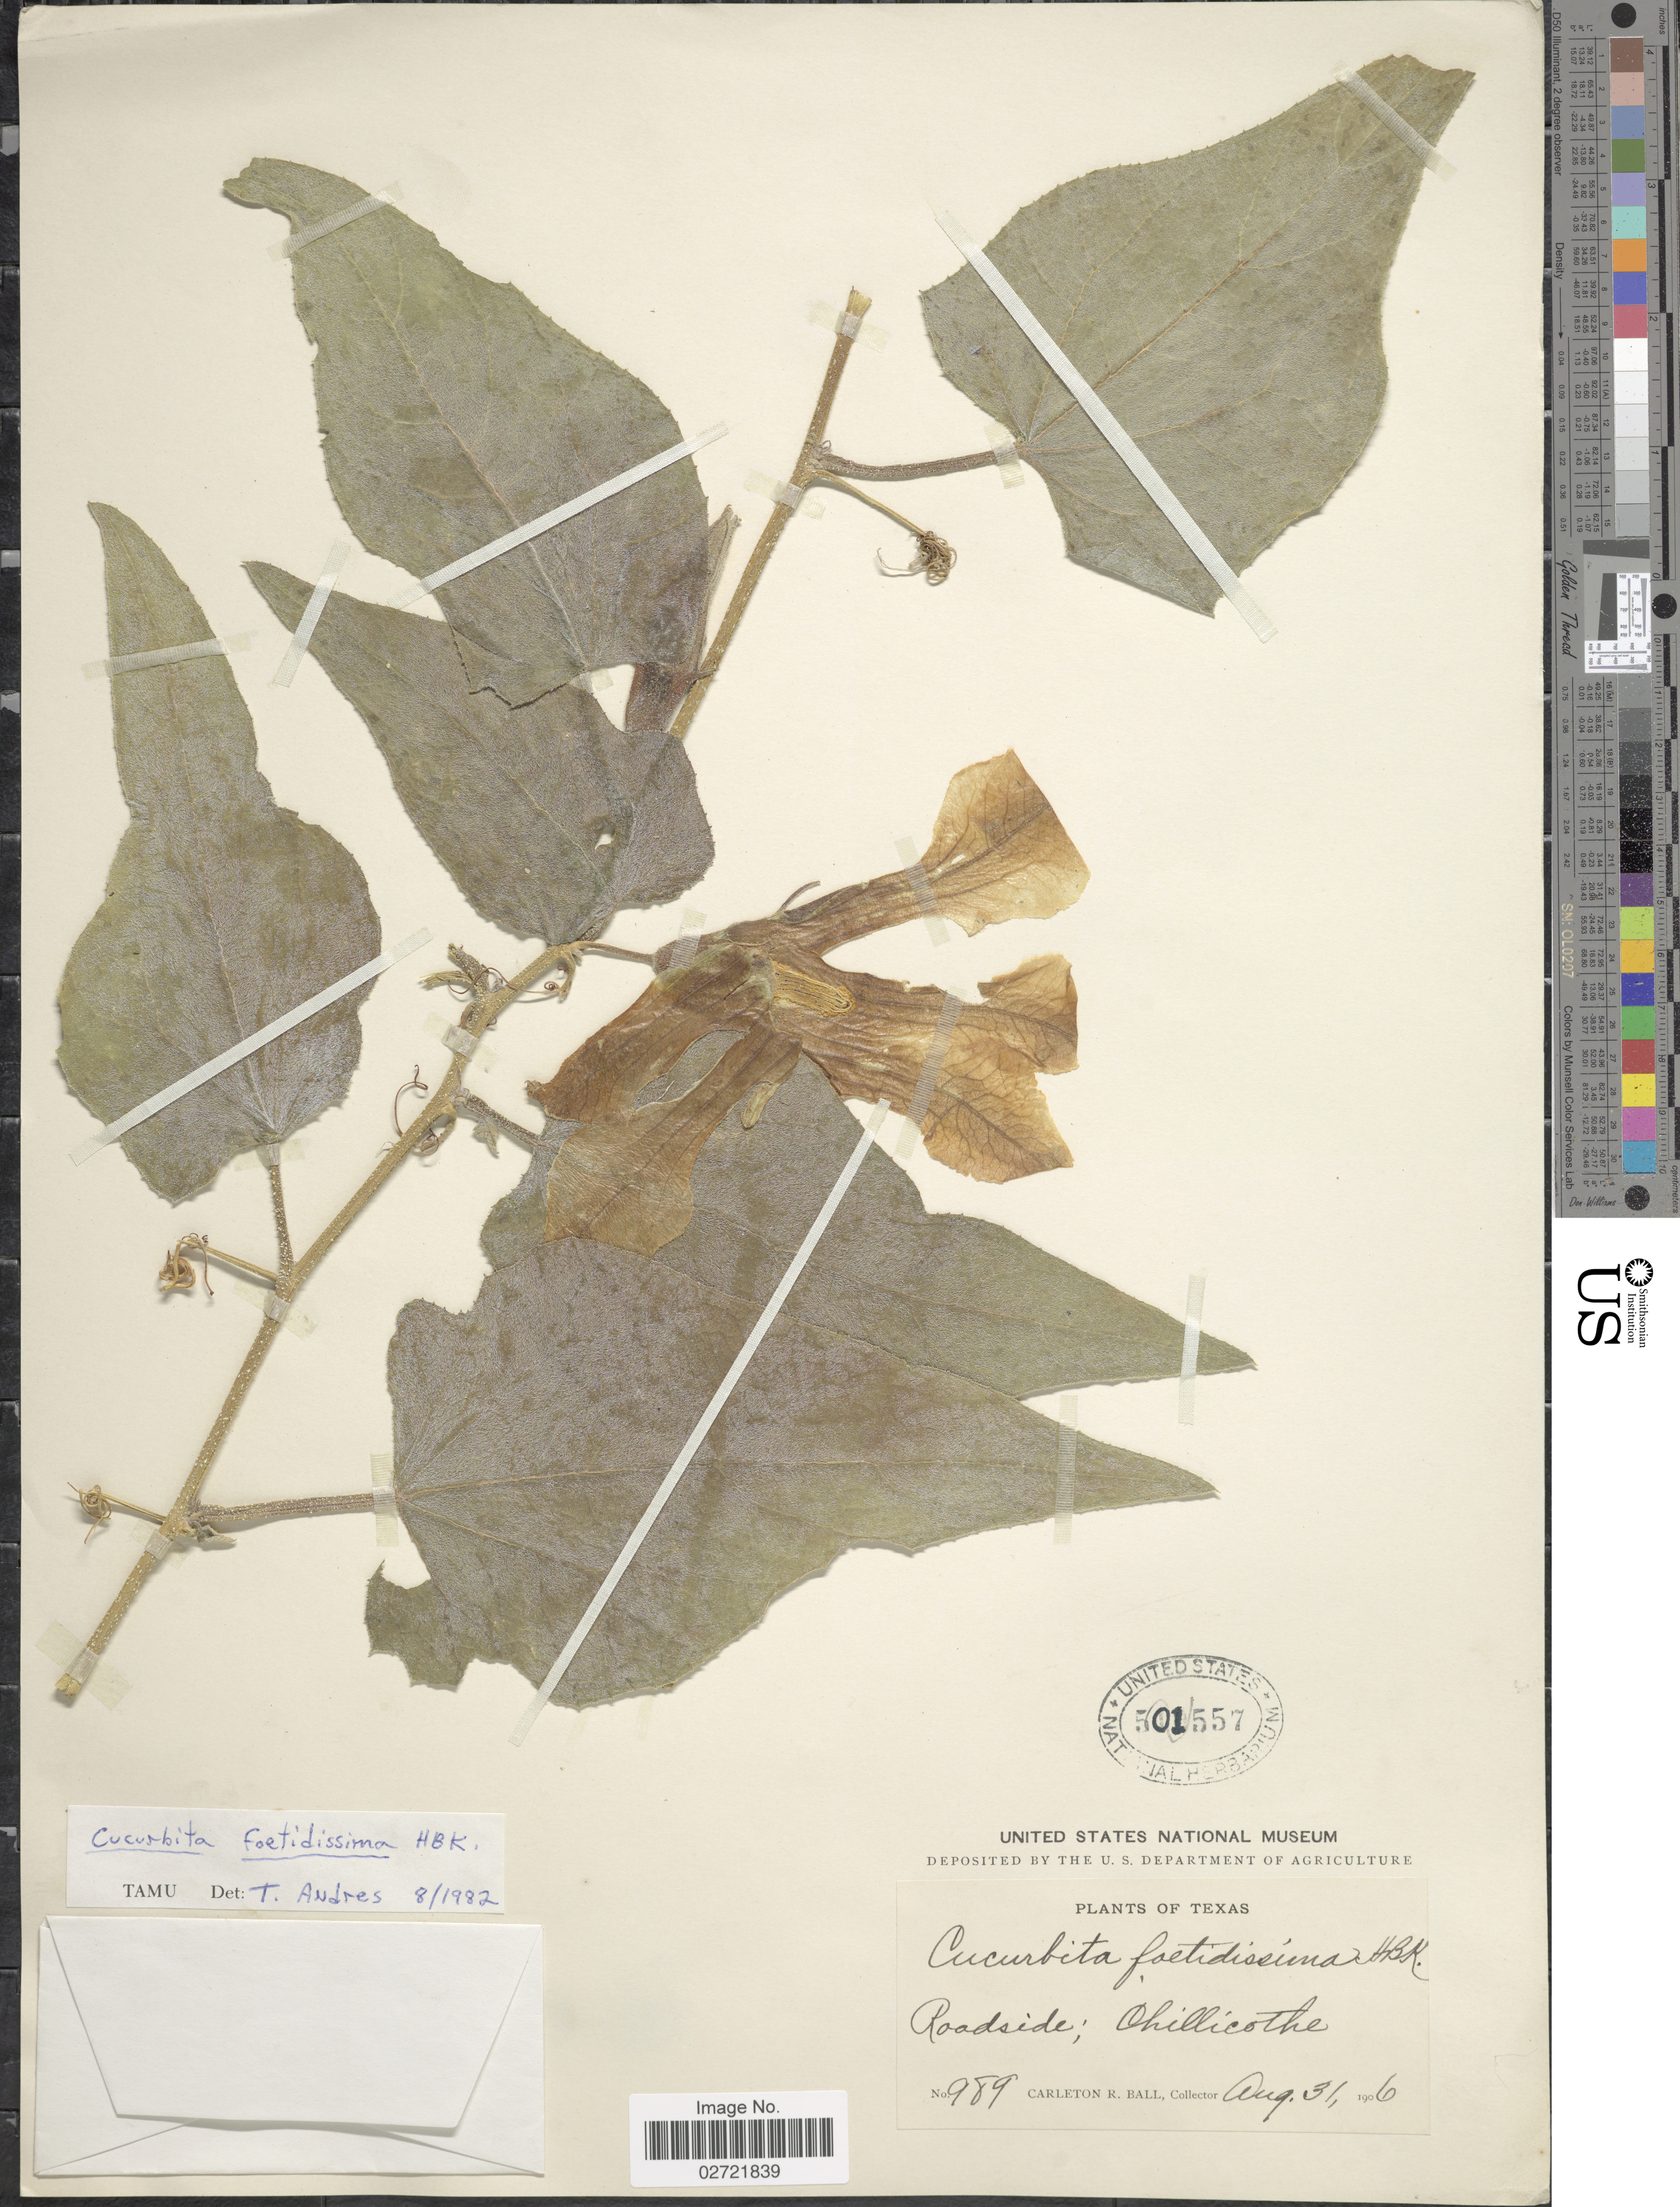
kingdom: Plantae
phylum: Tracheophyta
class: Magnoliopsida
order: Cucurbitales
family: Cucurbitaceae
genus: Cucurbita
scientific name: Cucurbita foetidissima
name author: Kunth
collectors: C. R. Ball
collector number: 989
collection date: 1906-08-31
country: United States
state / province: Texas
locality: Roadside; Chillicothe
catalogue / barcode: US 501557